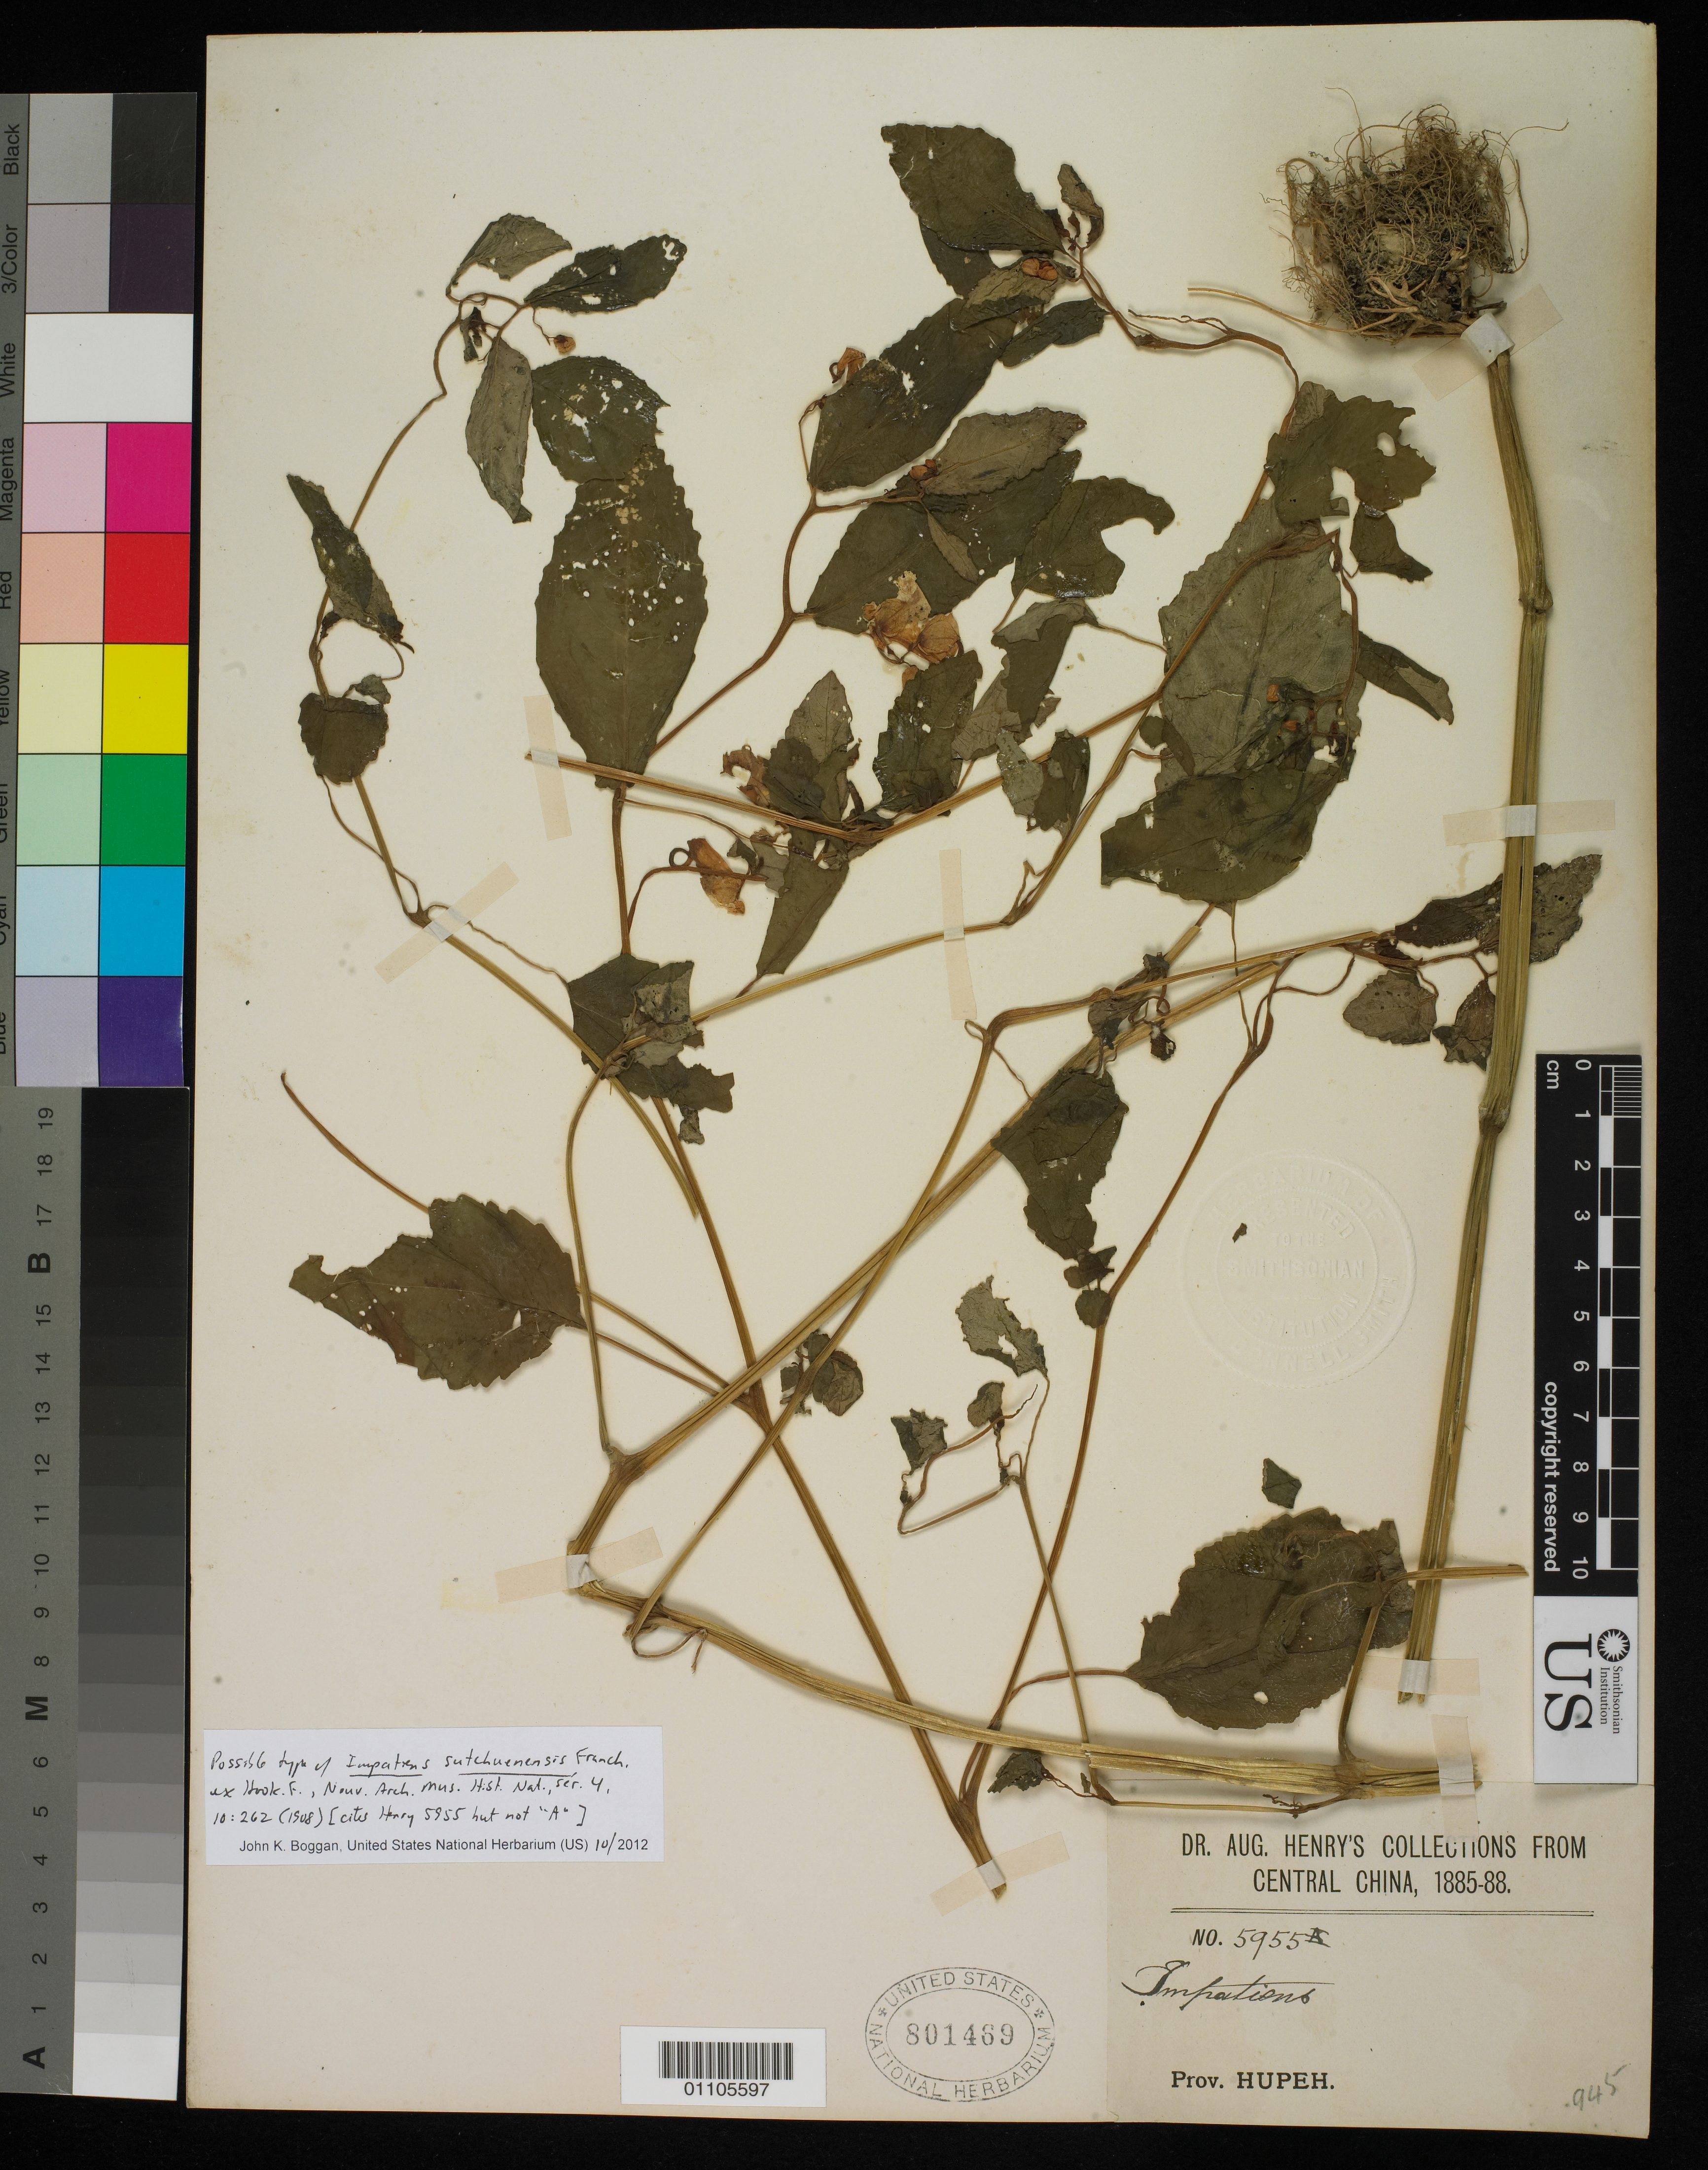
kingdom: Plantae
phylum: Tracheophyta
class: Magnoliopsida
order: Ericales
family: Balsaminaceae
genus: Impatiens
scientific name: Impatiens sutchuenensis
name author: Franch. ex Hook. f.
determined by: Boggan, J. K., (US), NMNH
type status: Possible Type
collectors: A. Henry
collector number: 5955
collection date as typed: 1885 to -- --- 1888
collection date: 1885/1888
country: China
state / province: Hubei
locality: Central China, Prov. Hupeh.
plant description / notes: "A" crossed out on specimen label? Protologue cites collection as Henry 5955 (not 5955 "A").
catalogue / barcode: US 801469